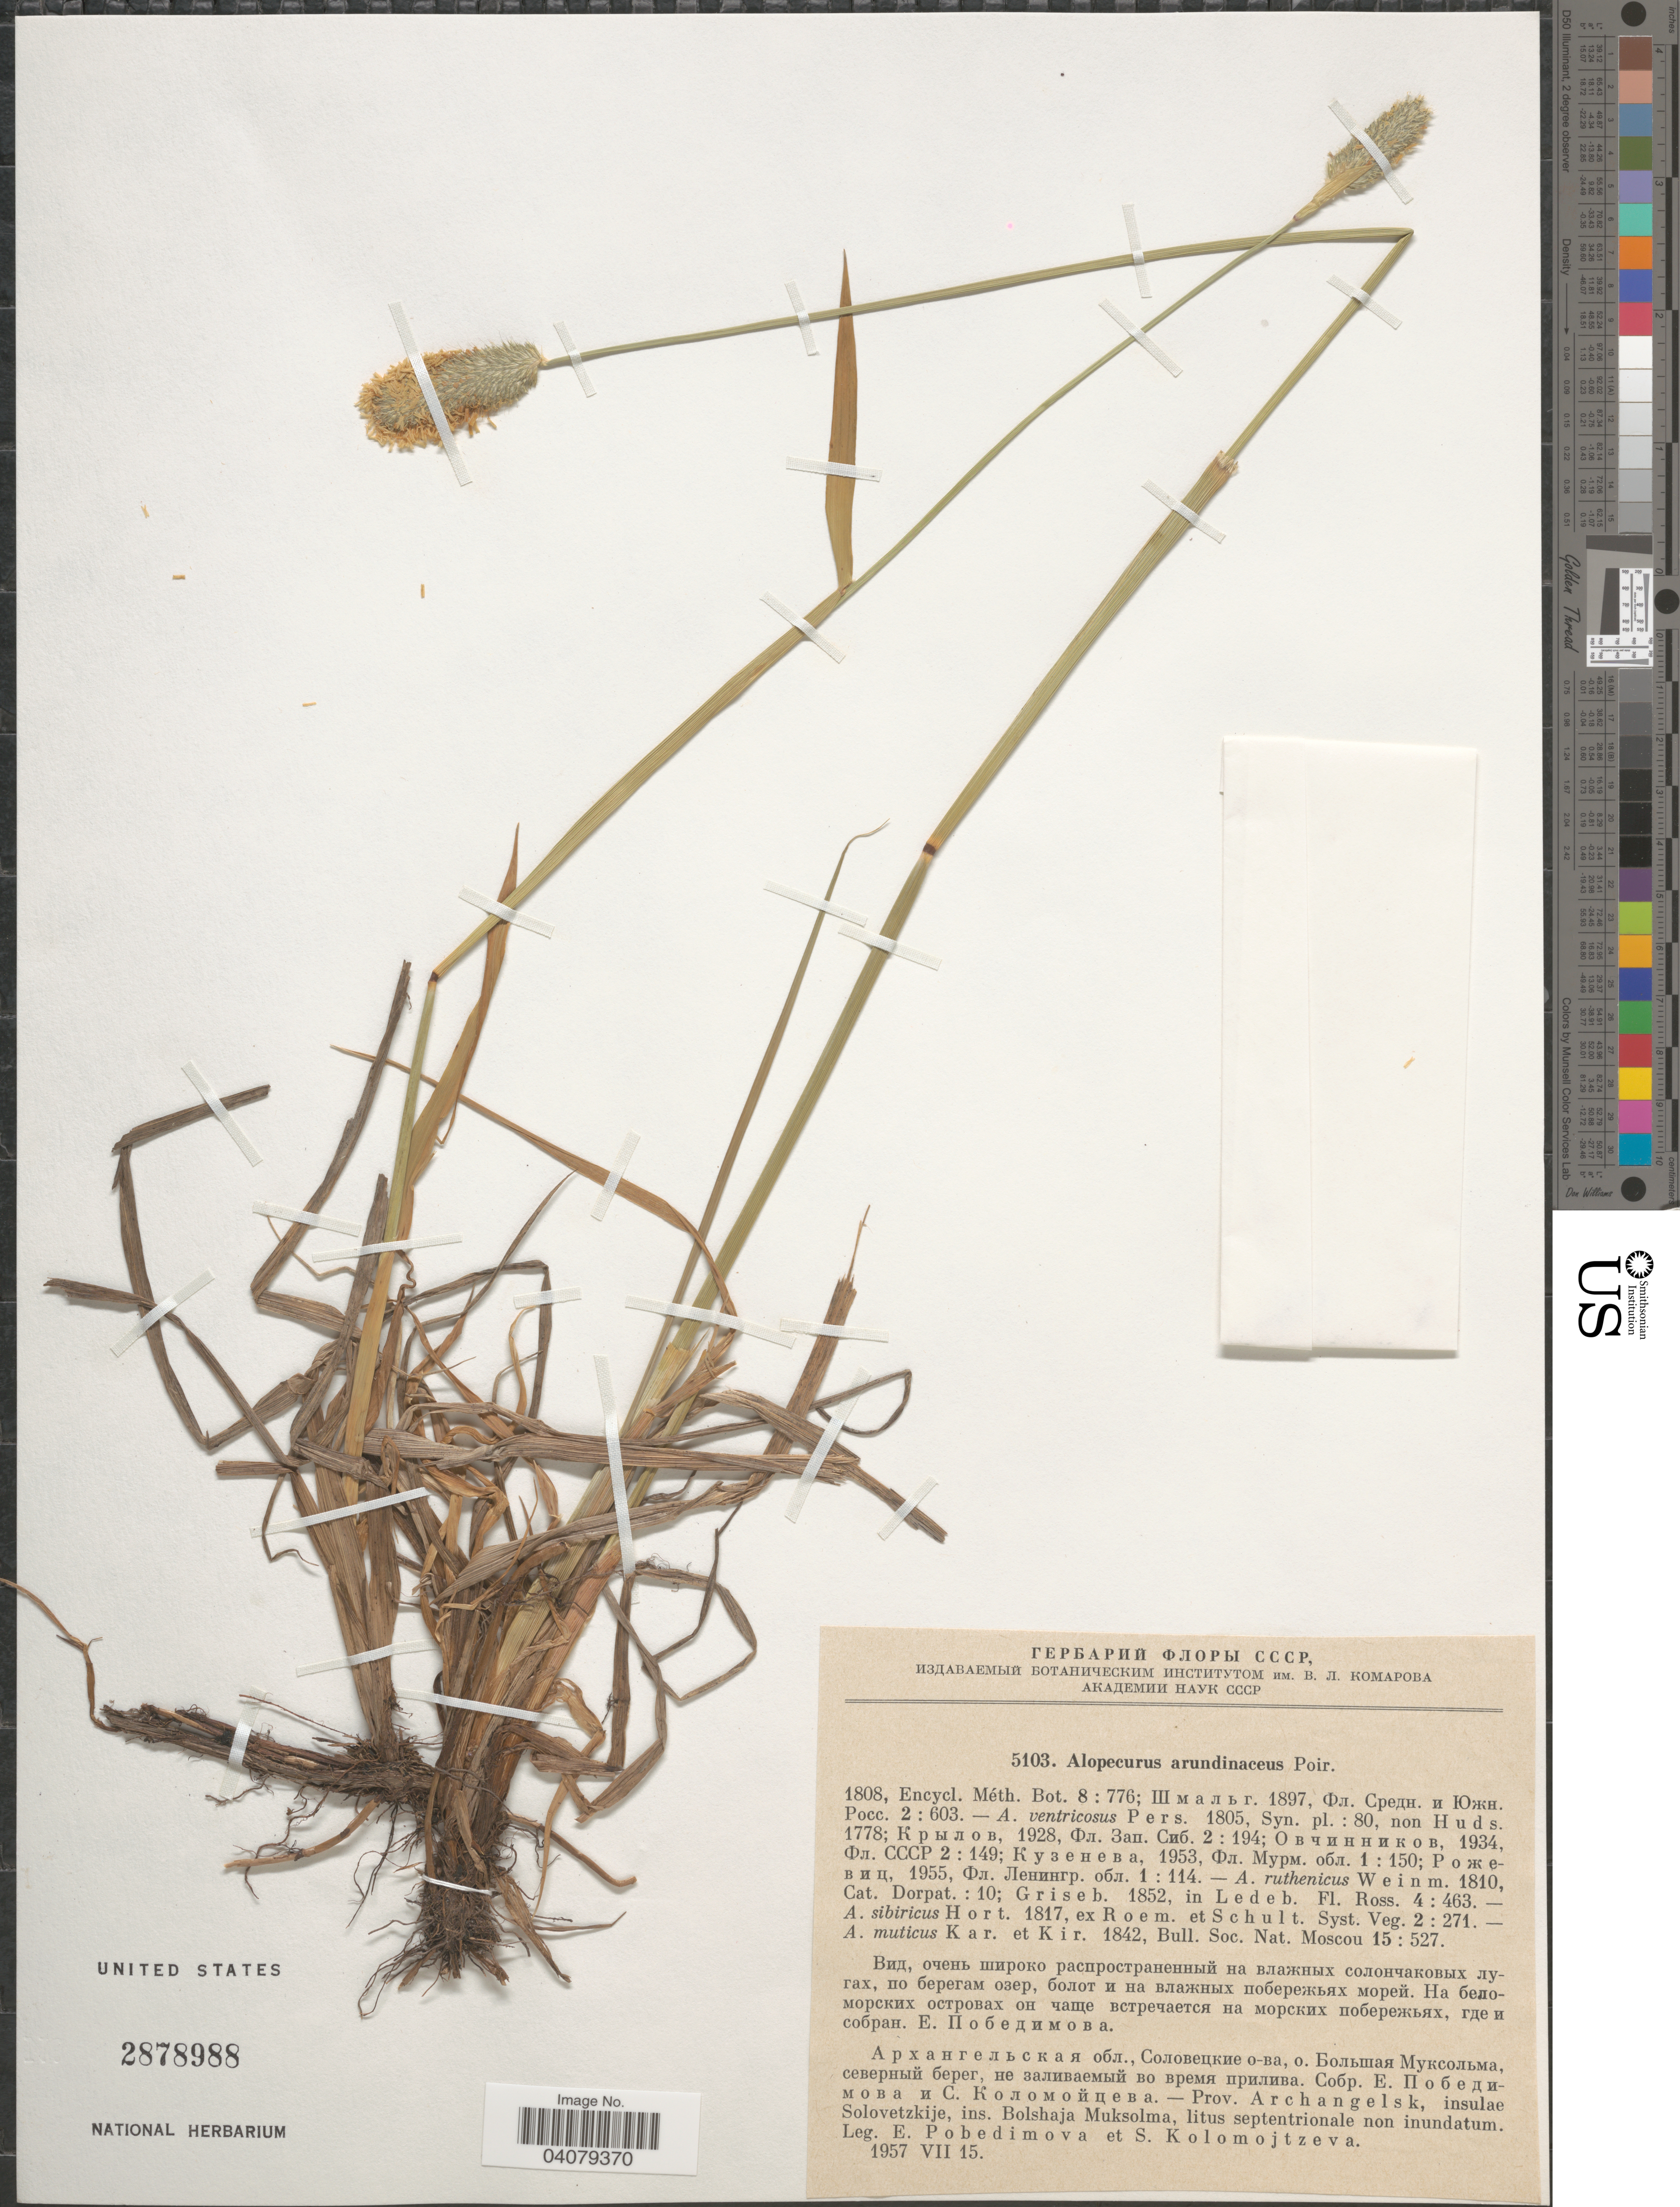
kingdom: Plantae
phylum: Tracheophyta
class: Liliopsida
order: Poales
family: Poaceae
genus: Alopecurus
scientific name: Alopecurus arundinaceus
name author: Poir.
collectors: E. Pobedimova & S. Kolomojtzeva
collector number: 5103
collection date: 1957-07-15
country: Russian Federation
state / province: Arkhangelsk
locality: Prov. Archangelsk, insulae Solovetzkije, ins. Bolshaja Muksolma, litus septentrionale non inundatum.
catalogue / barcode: US 2878988